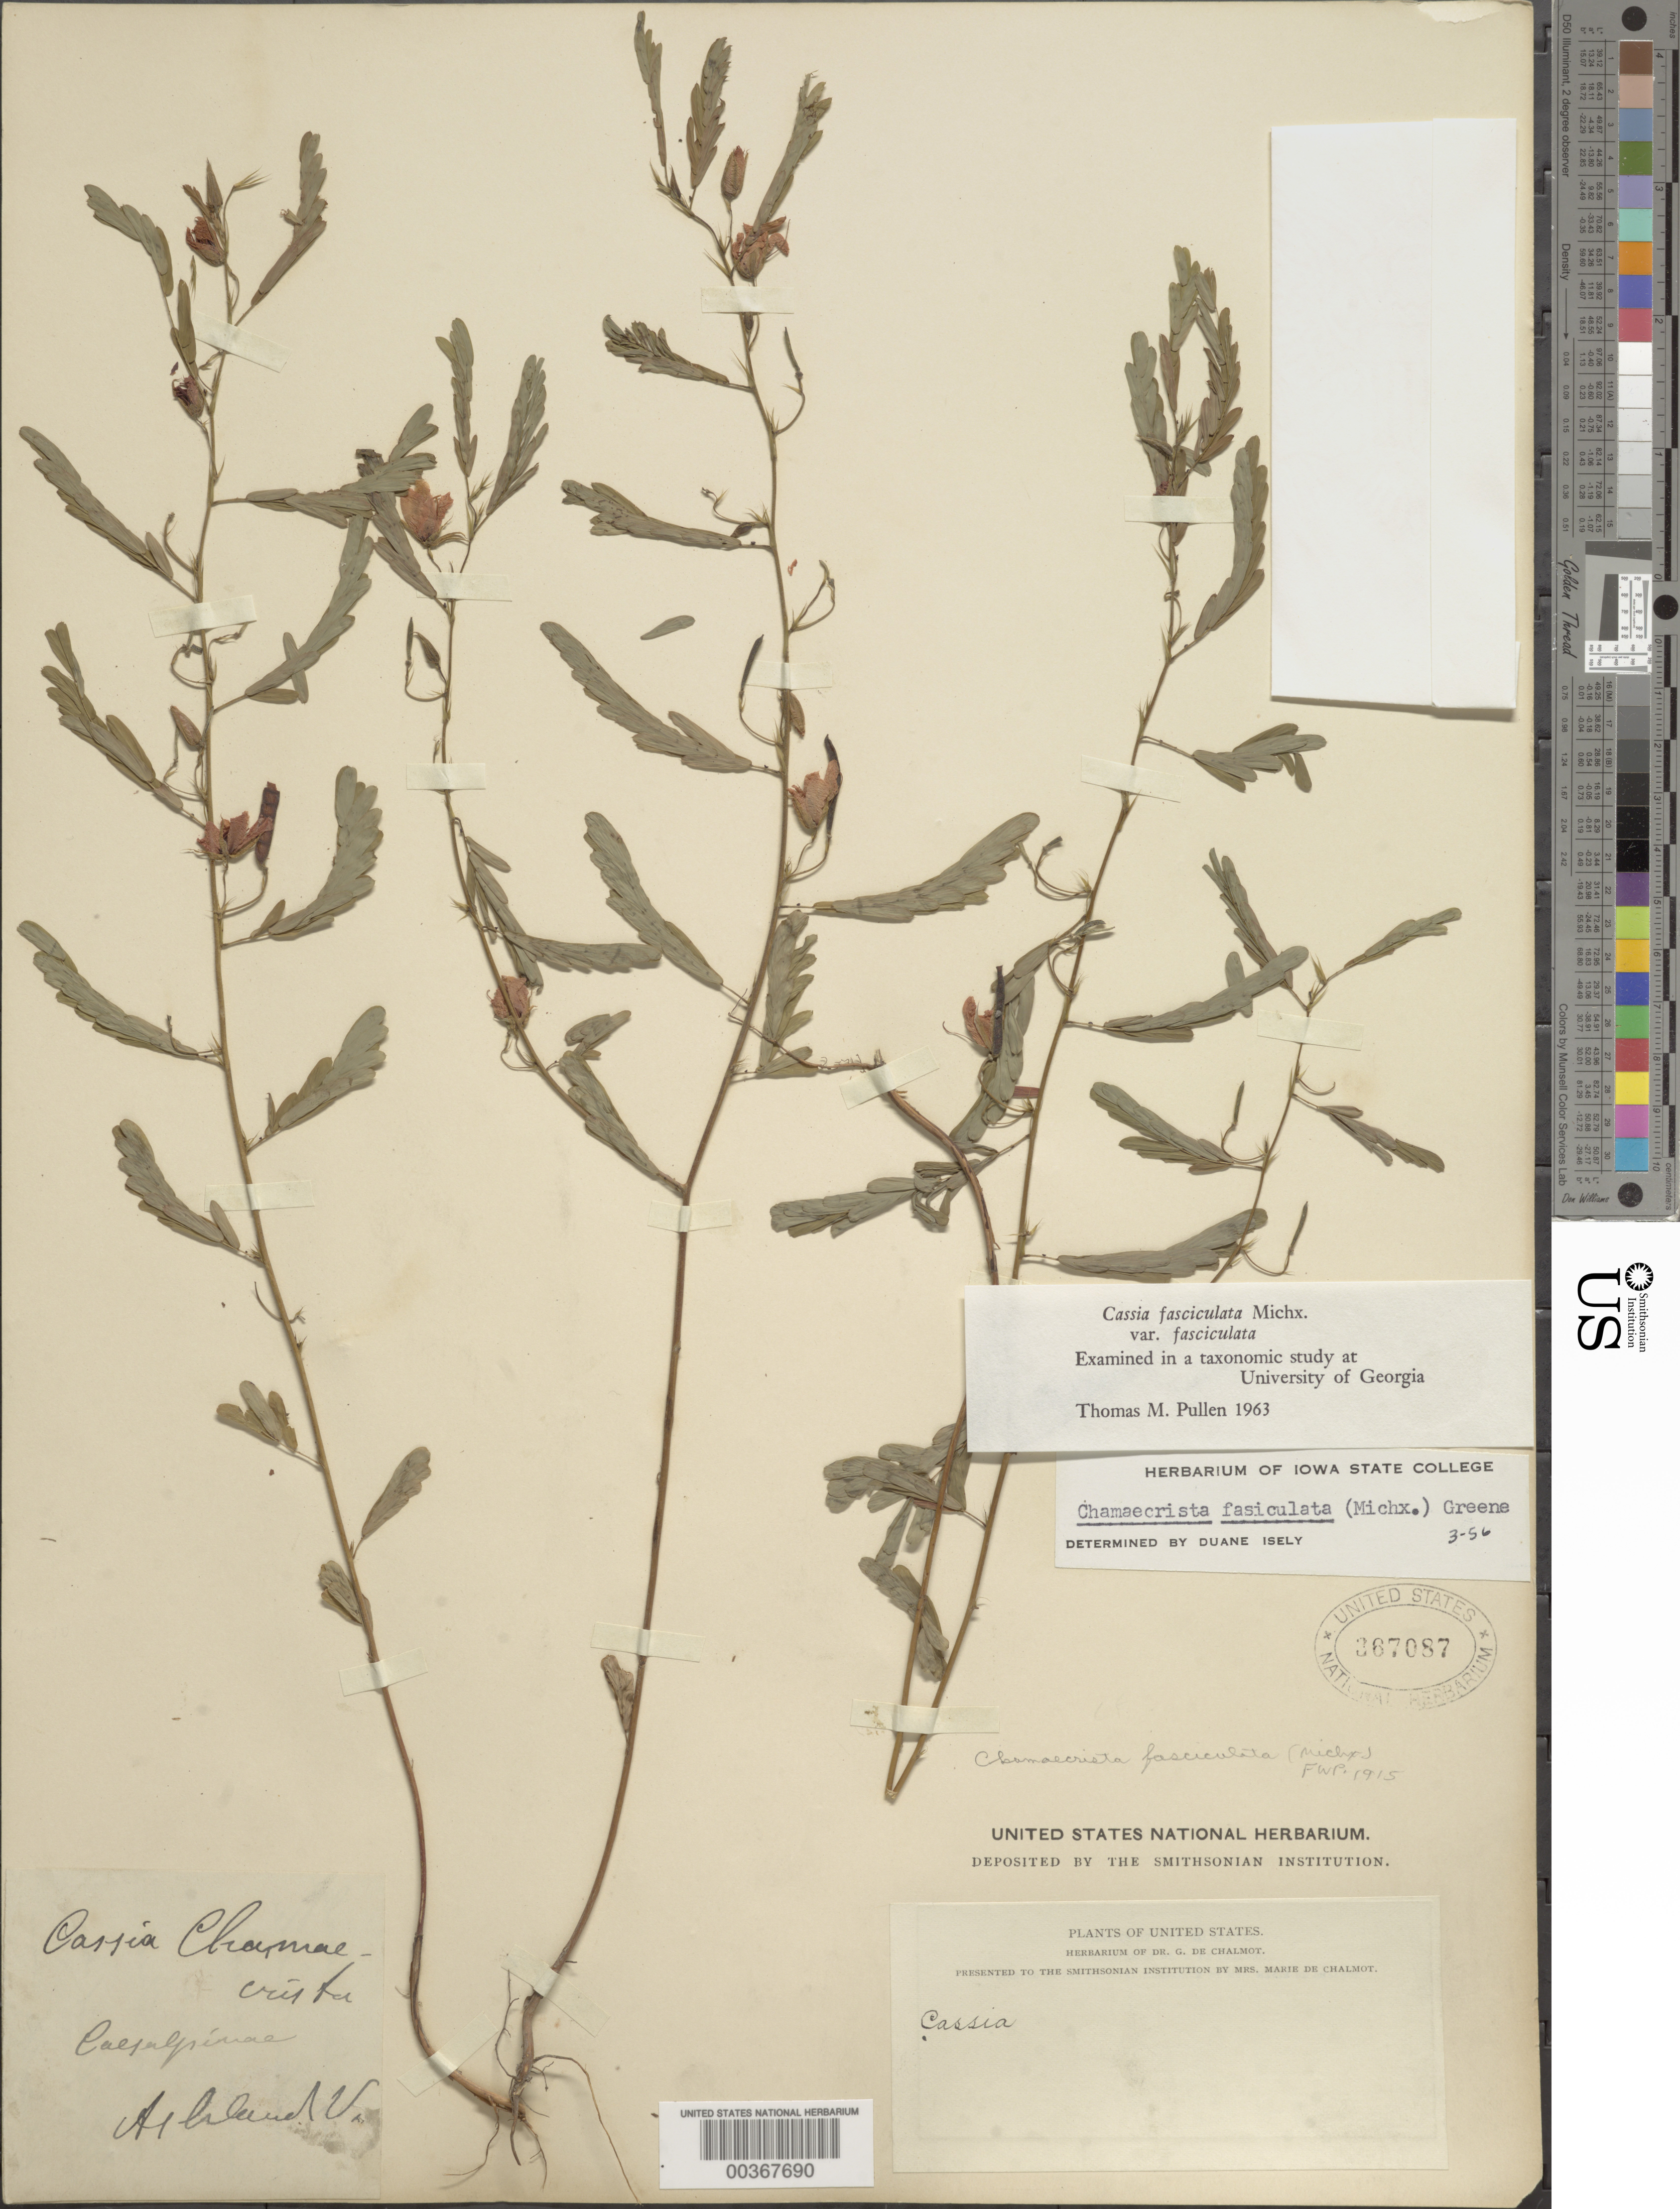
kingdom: Plantae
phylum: Tracheophyta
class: Magnoliopsida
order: Fabales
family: Fabaceae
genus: Chamaecrista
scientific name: Chamaecrista fasciculata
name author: (Michx.) Greene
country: United States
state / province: Virginia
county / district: Hanover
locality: Ashland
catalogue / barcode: US 367087